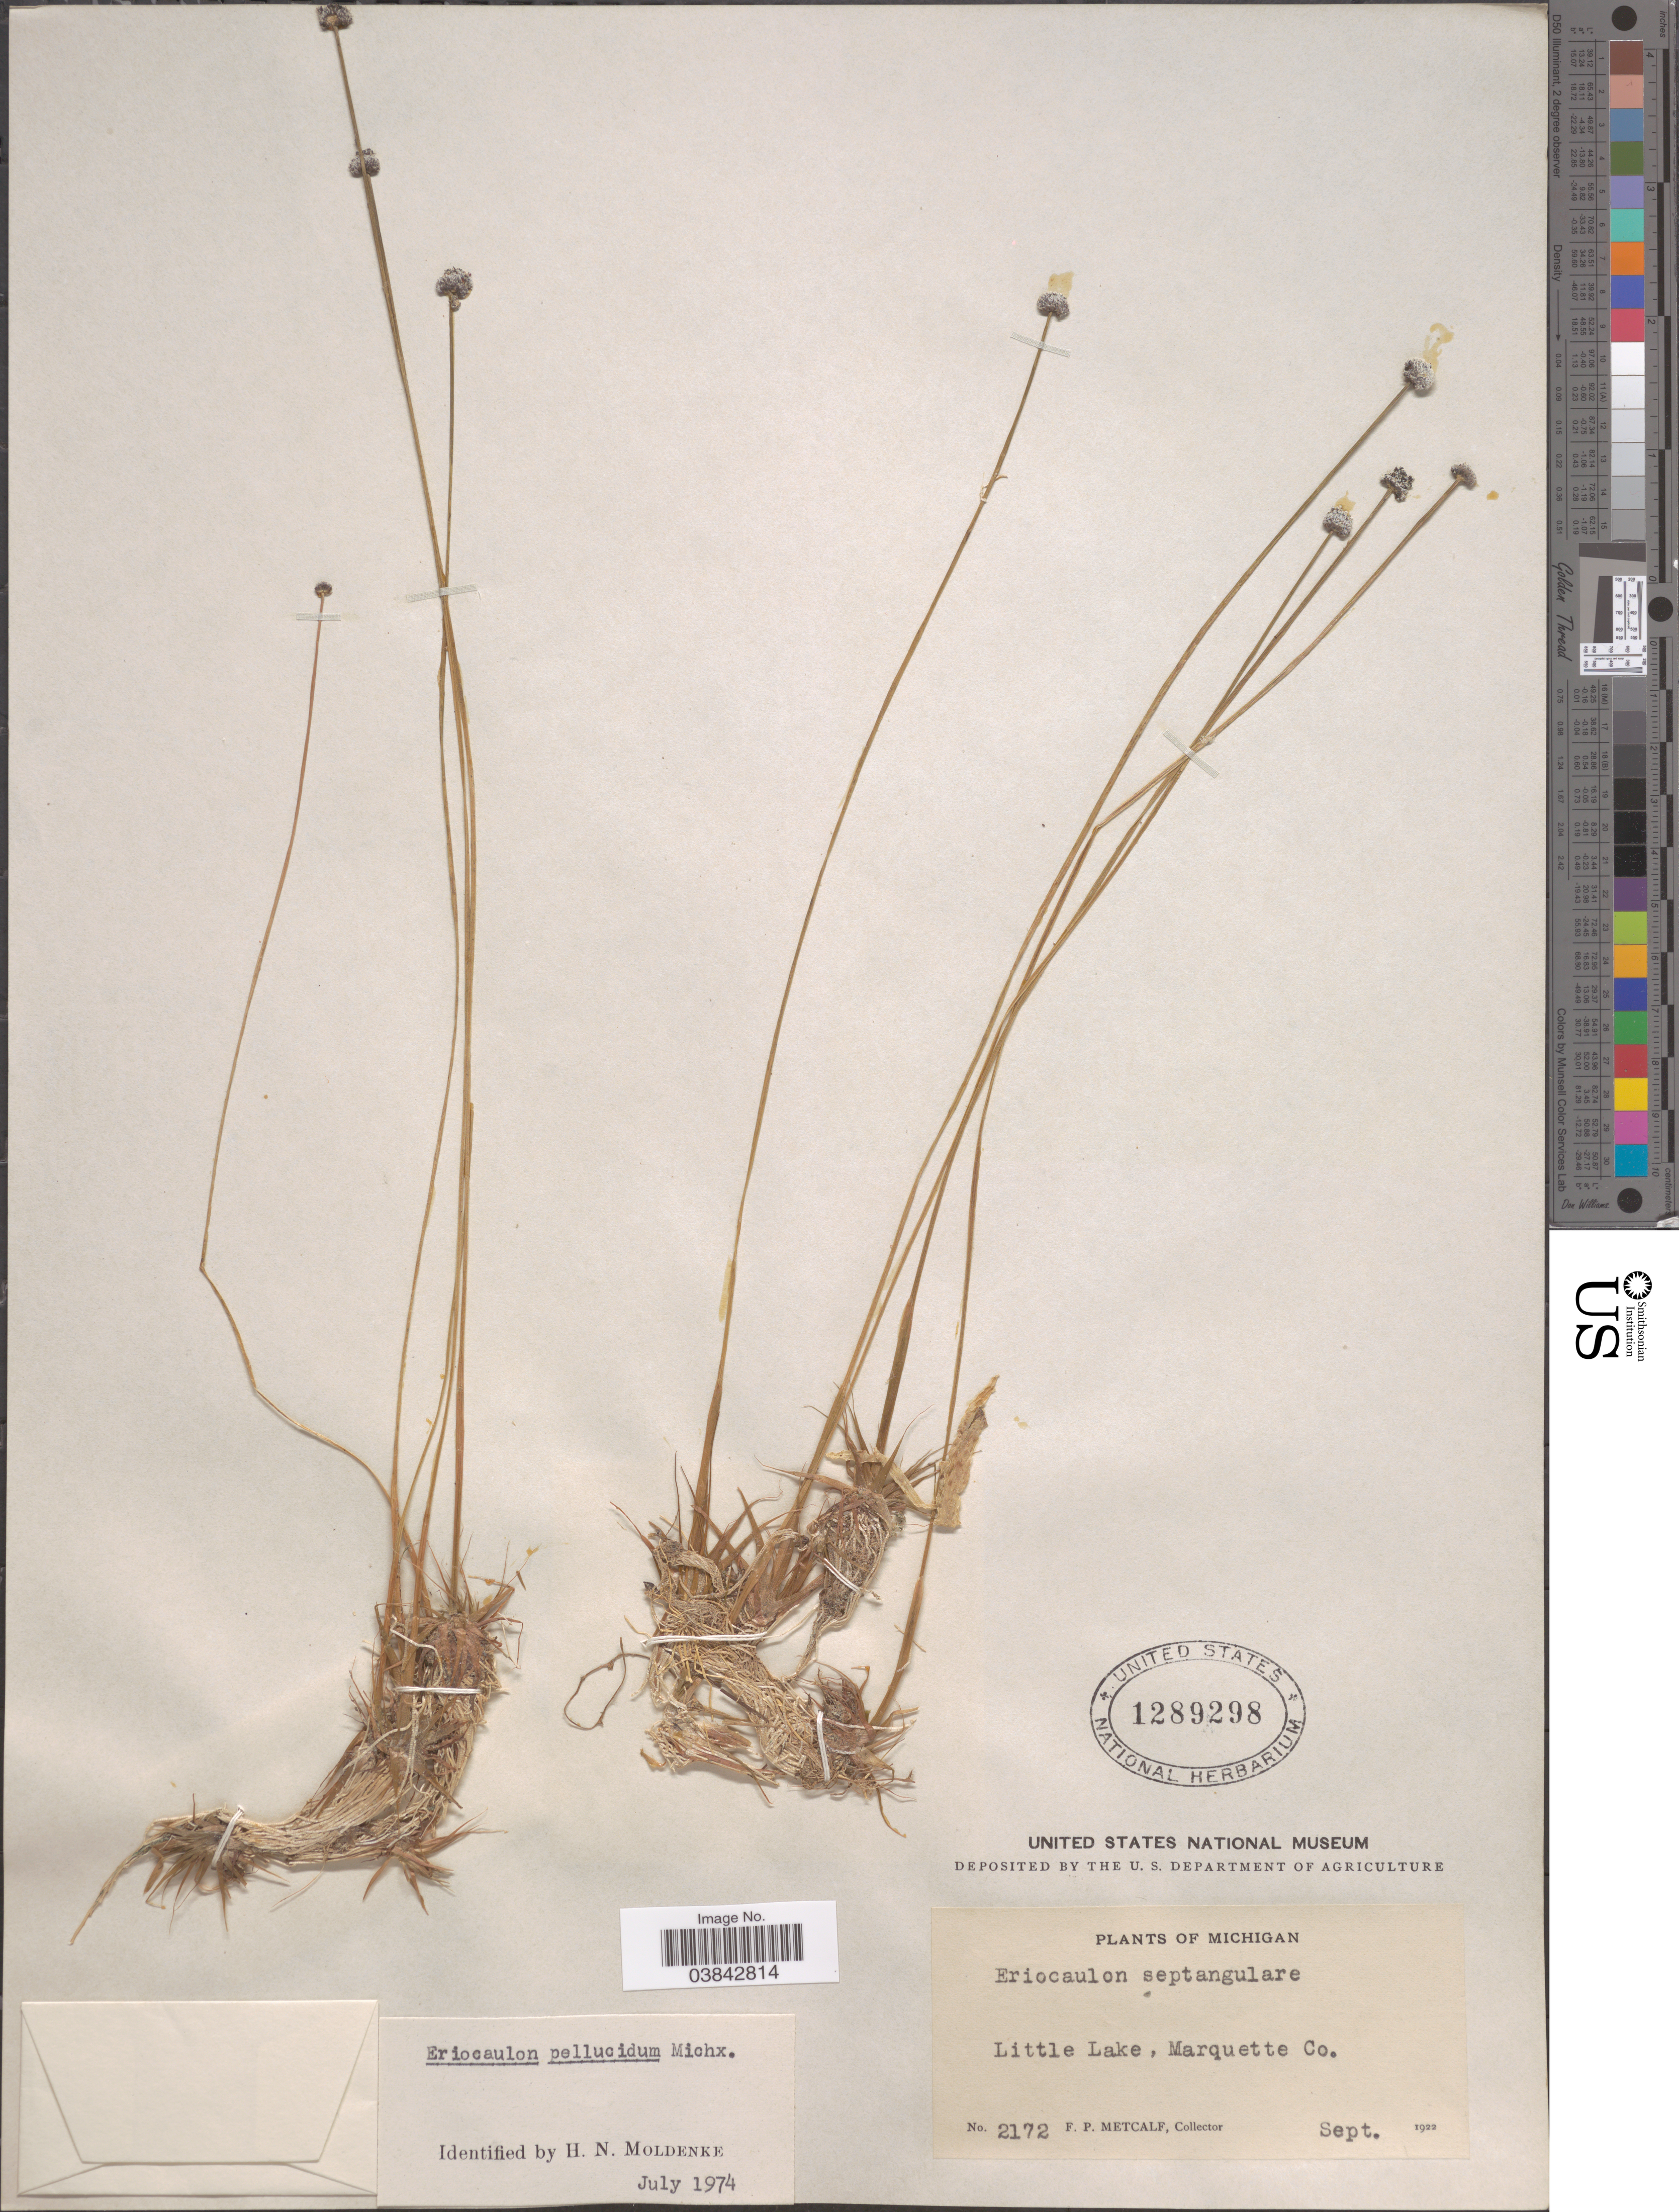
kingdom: Plantae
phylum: Tracheophyta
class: Liliopsida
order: Poales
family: Eriocaulaceae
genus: Eriocaulon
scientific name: Eriocaulon aquaticum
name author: (Hill) Druce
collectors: F. Metcalf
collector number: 2172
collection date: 1922-09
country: United States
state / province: Michigan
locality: Little Lake, Marquette Co.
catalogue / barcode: US 1289298